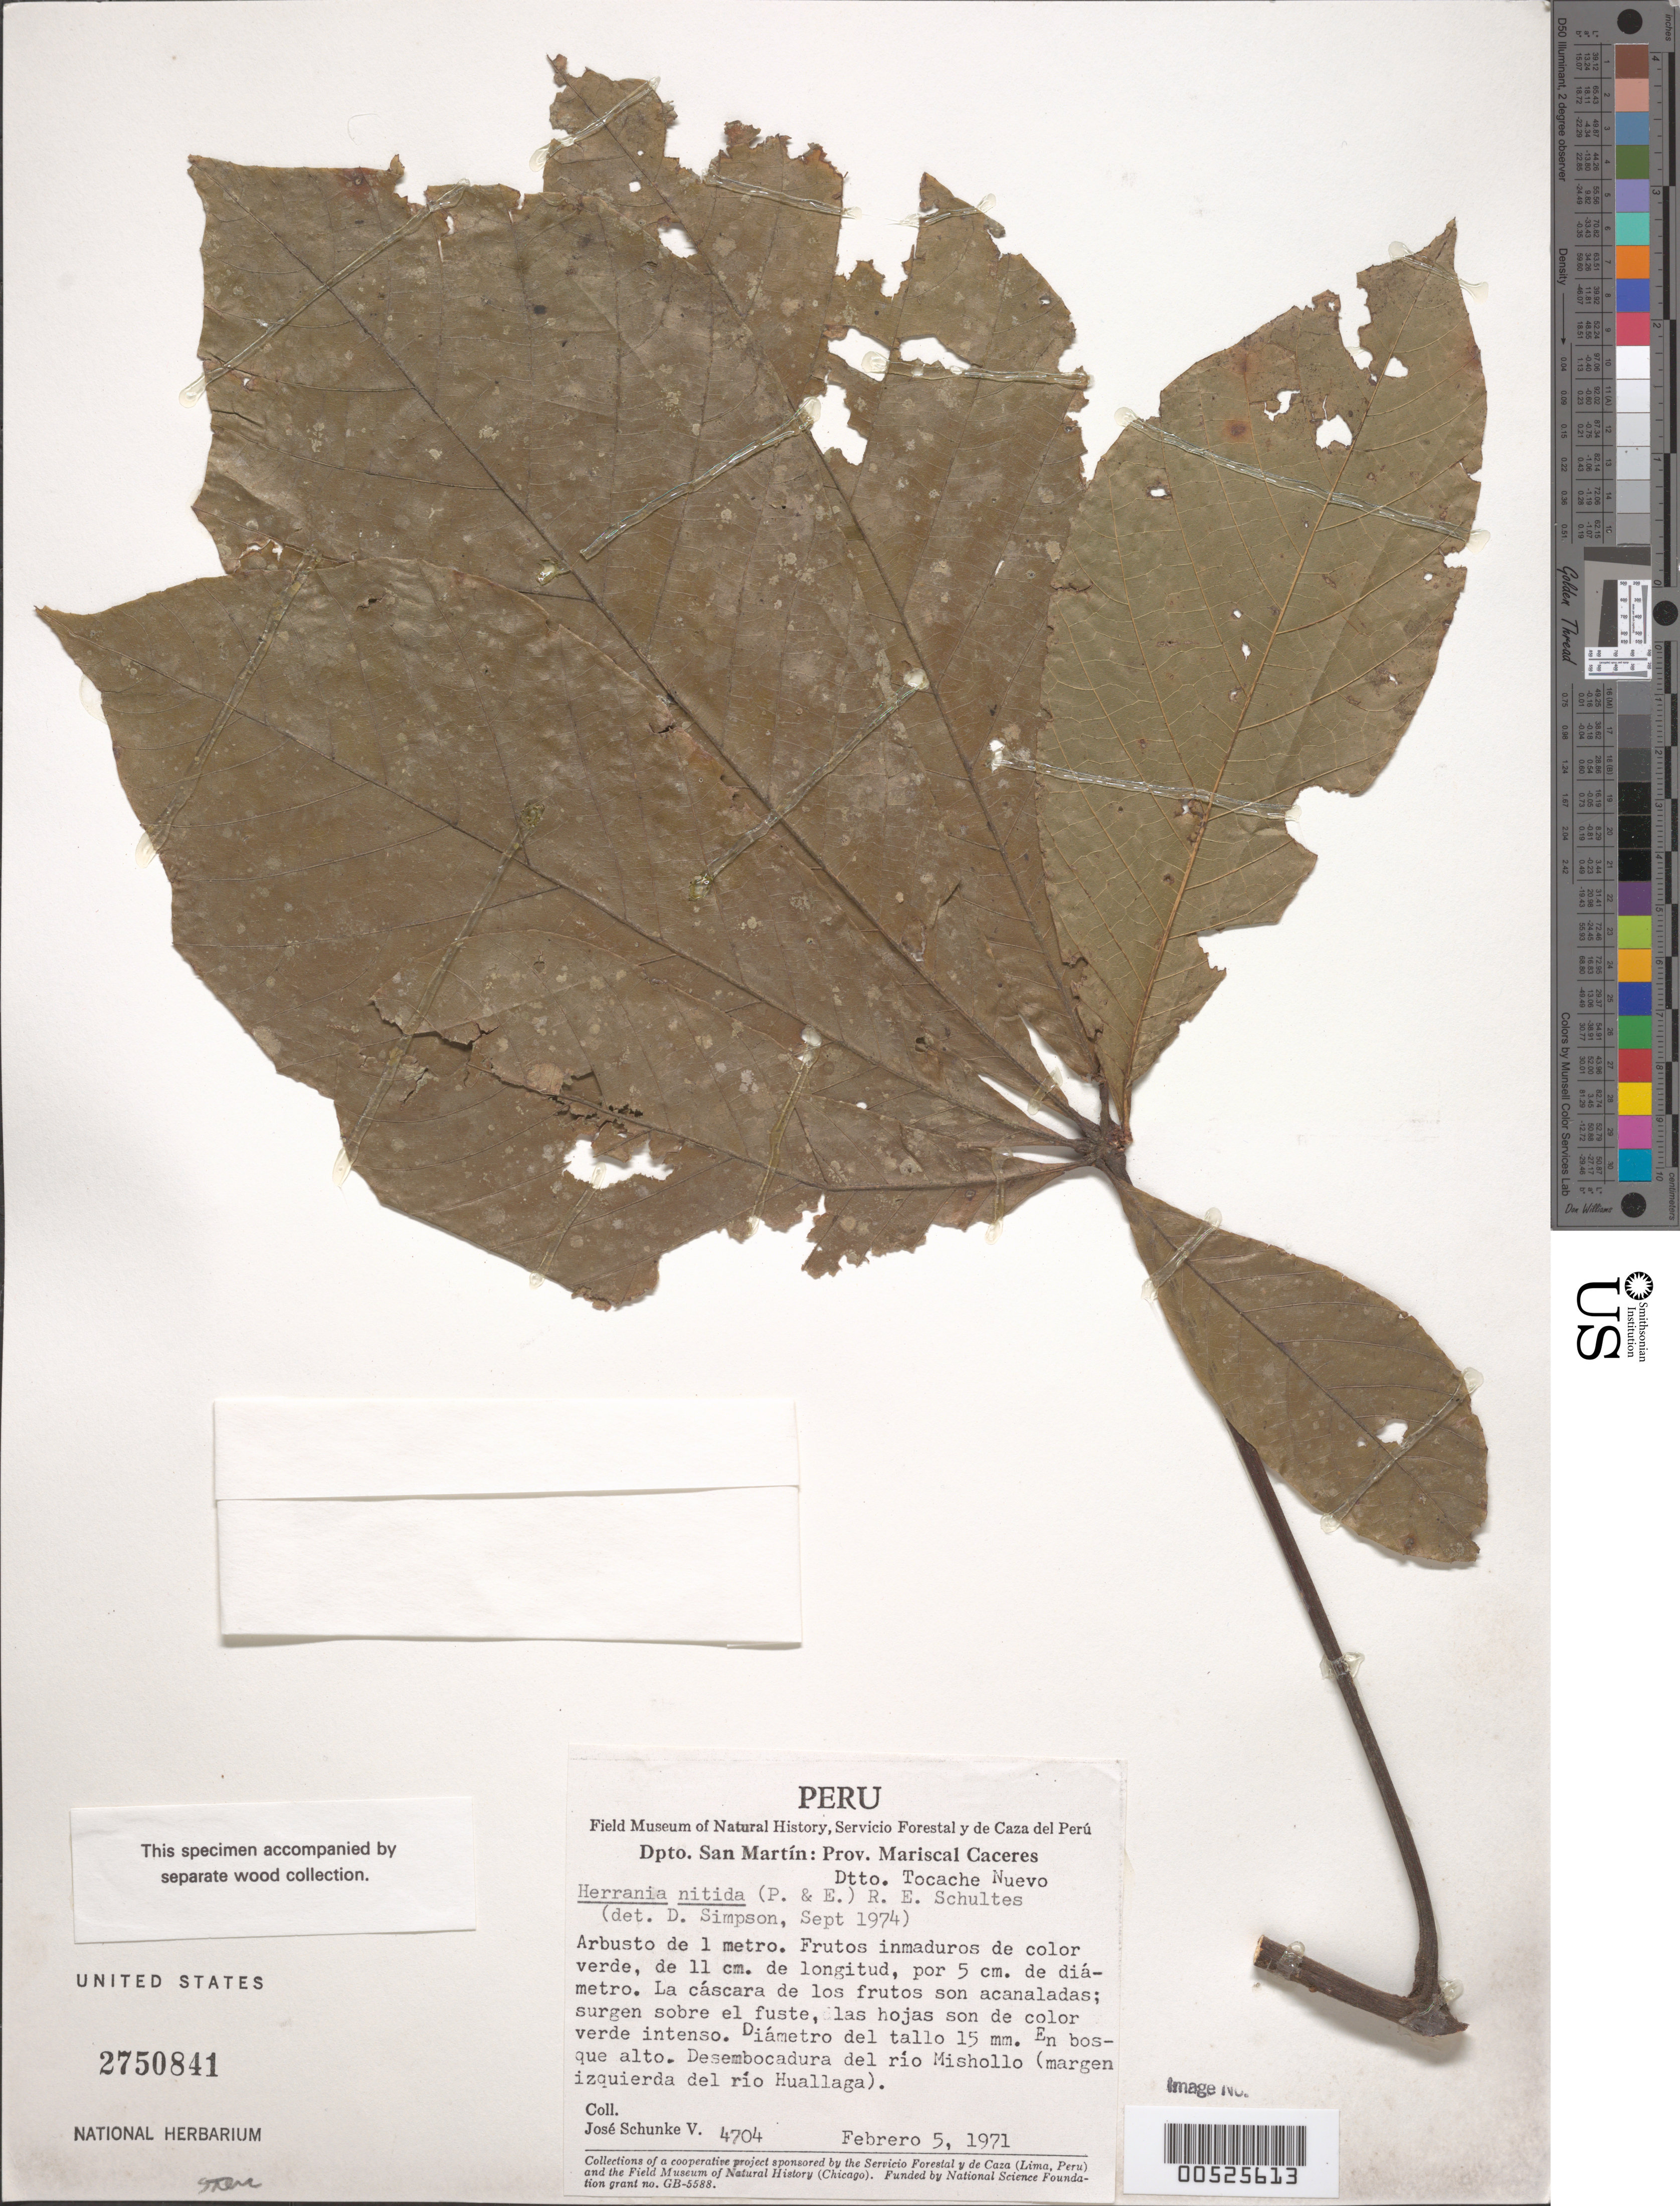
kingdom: Plantae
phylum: Tracheophyta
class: Magnoliopsida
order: Malvales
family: Malvaceae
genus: Herrania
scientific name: Herrania nitida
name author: (Poepp.) R.E. Schult.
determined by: Simpson, D. R.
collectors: J. Schunke Vigo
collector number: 4704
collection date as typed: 05 Feb 1971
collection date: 1971-02-05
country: Peru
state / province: San Martín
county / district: Mariscal Cáceres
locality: Dtto. Tocache Nuevo; Desembocadura del rio Mishollo (margen izquierda del rio Huallaga)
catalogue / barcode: US 2750841